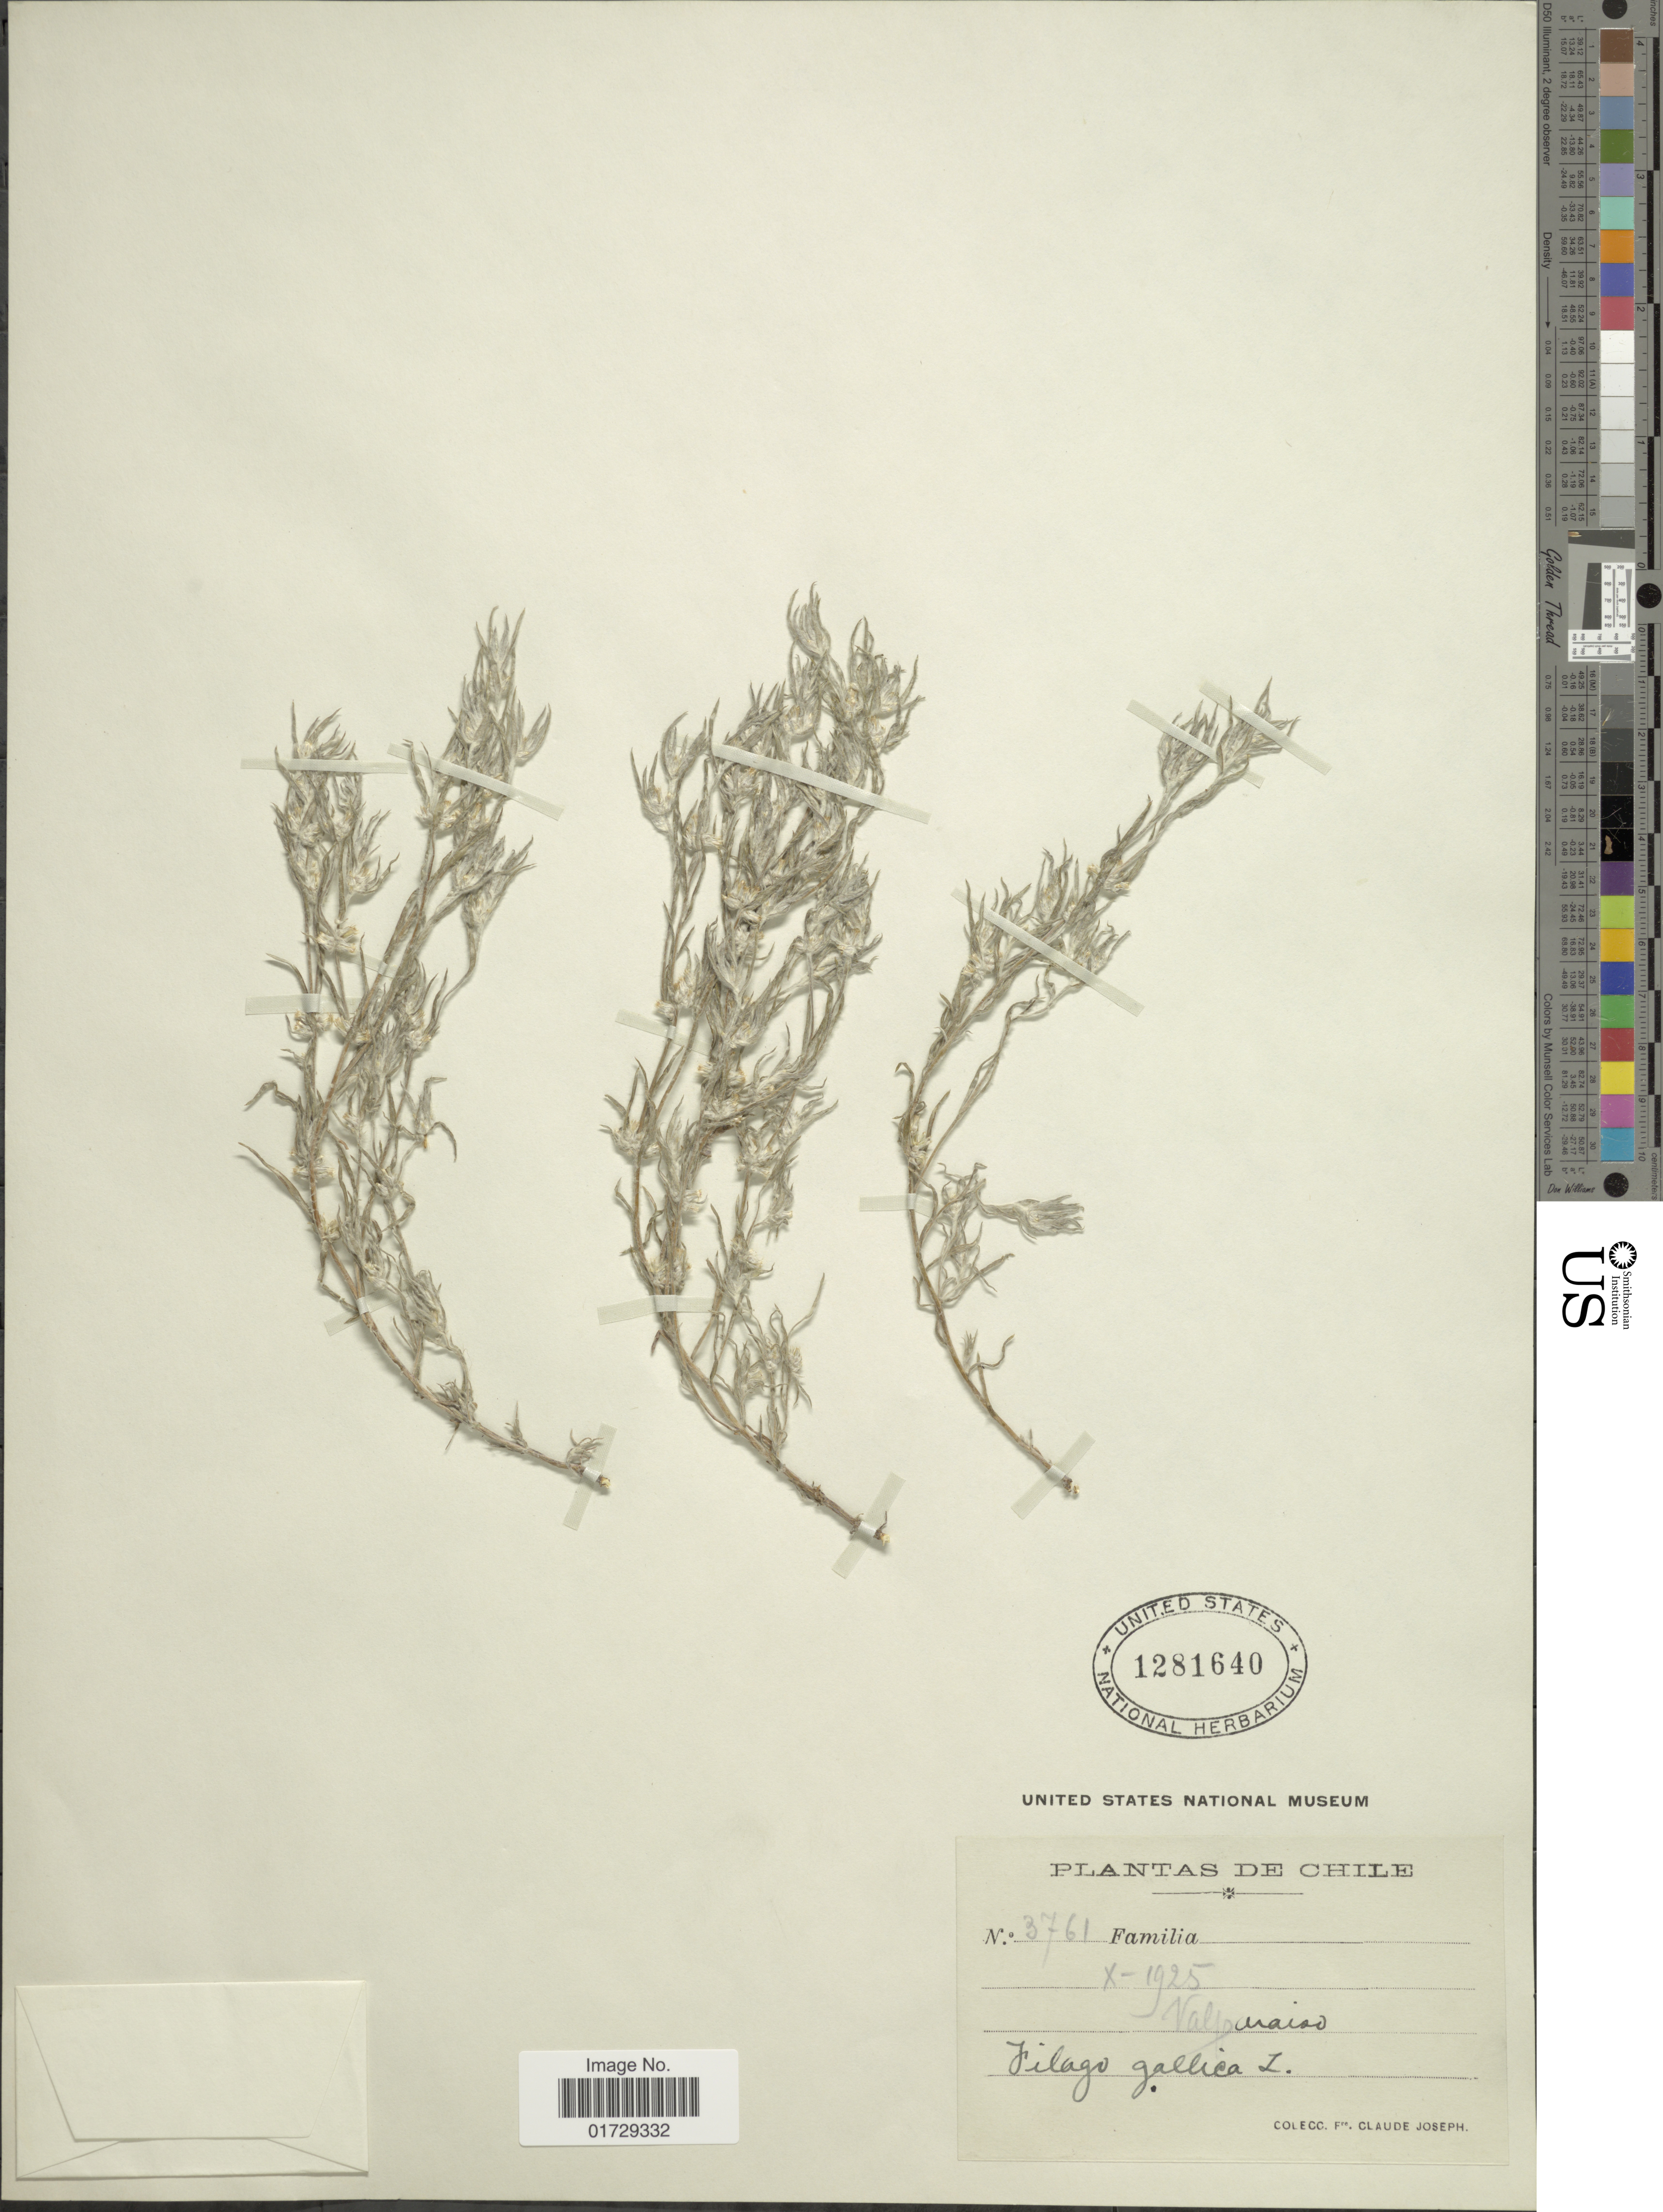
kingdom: Plantae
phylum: Tracheophyta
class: Magnoliopsida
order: Asterales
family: Asteraceae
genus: Filago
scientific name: Filago gallica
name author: L.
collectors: Frere Claude Joseph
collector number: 3761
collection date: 1925-10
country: Chile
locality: Valparaiso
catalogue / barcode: US 1281640